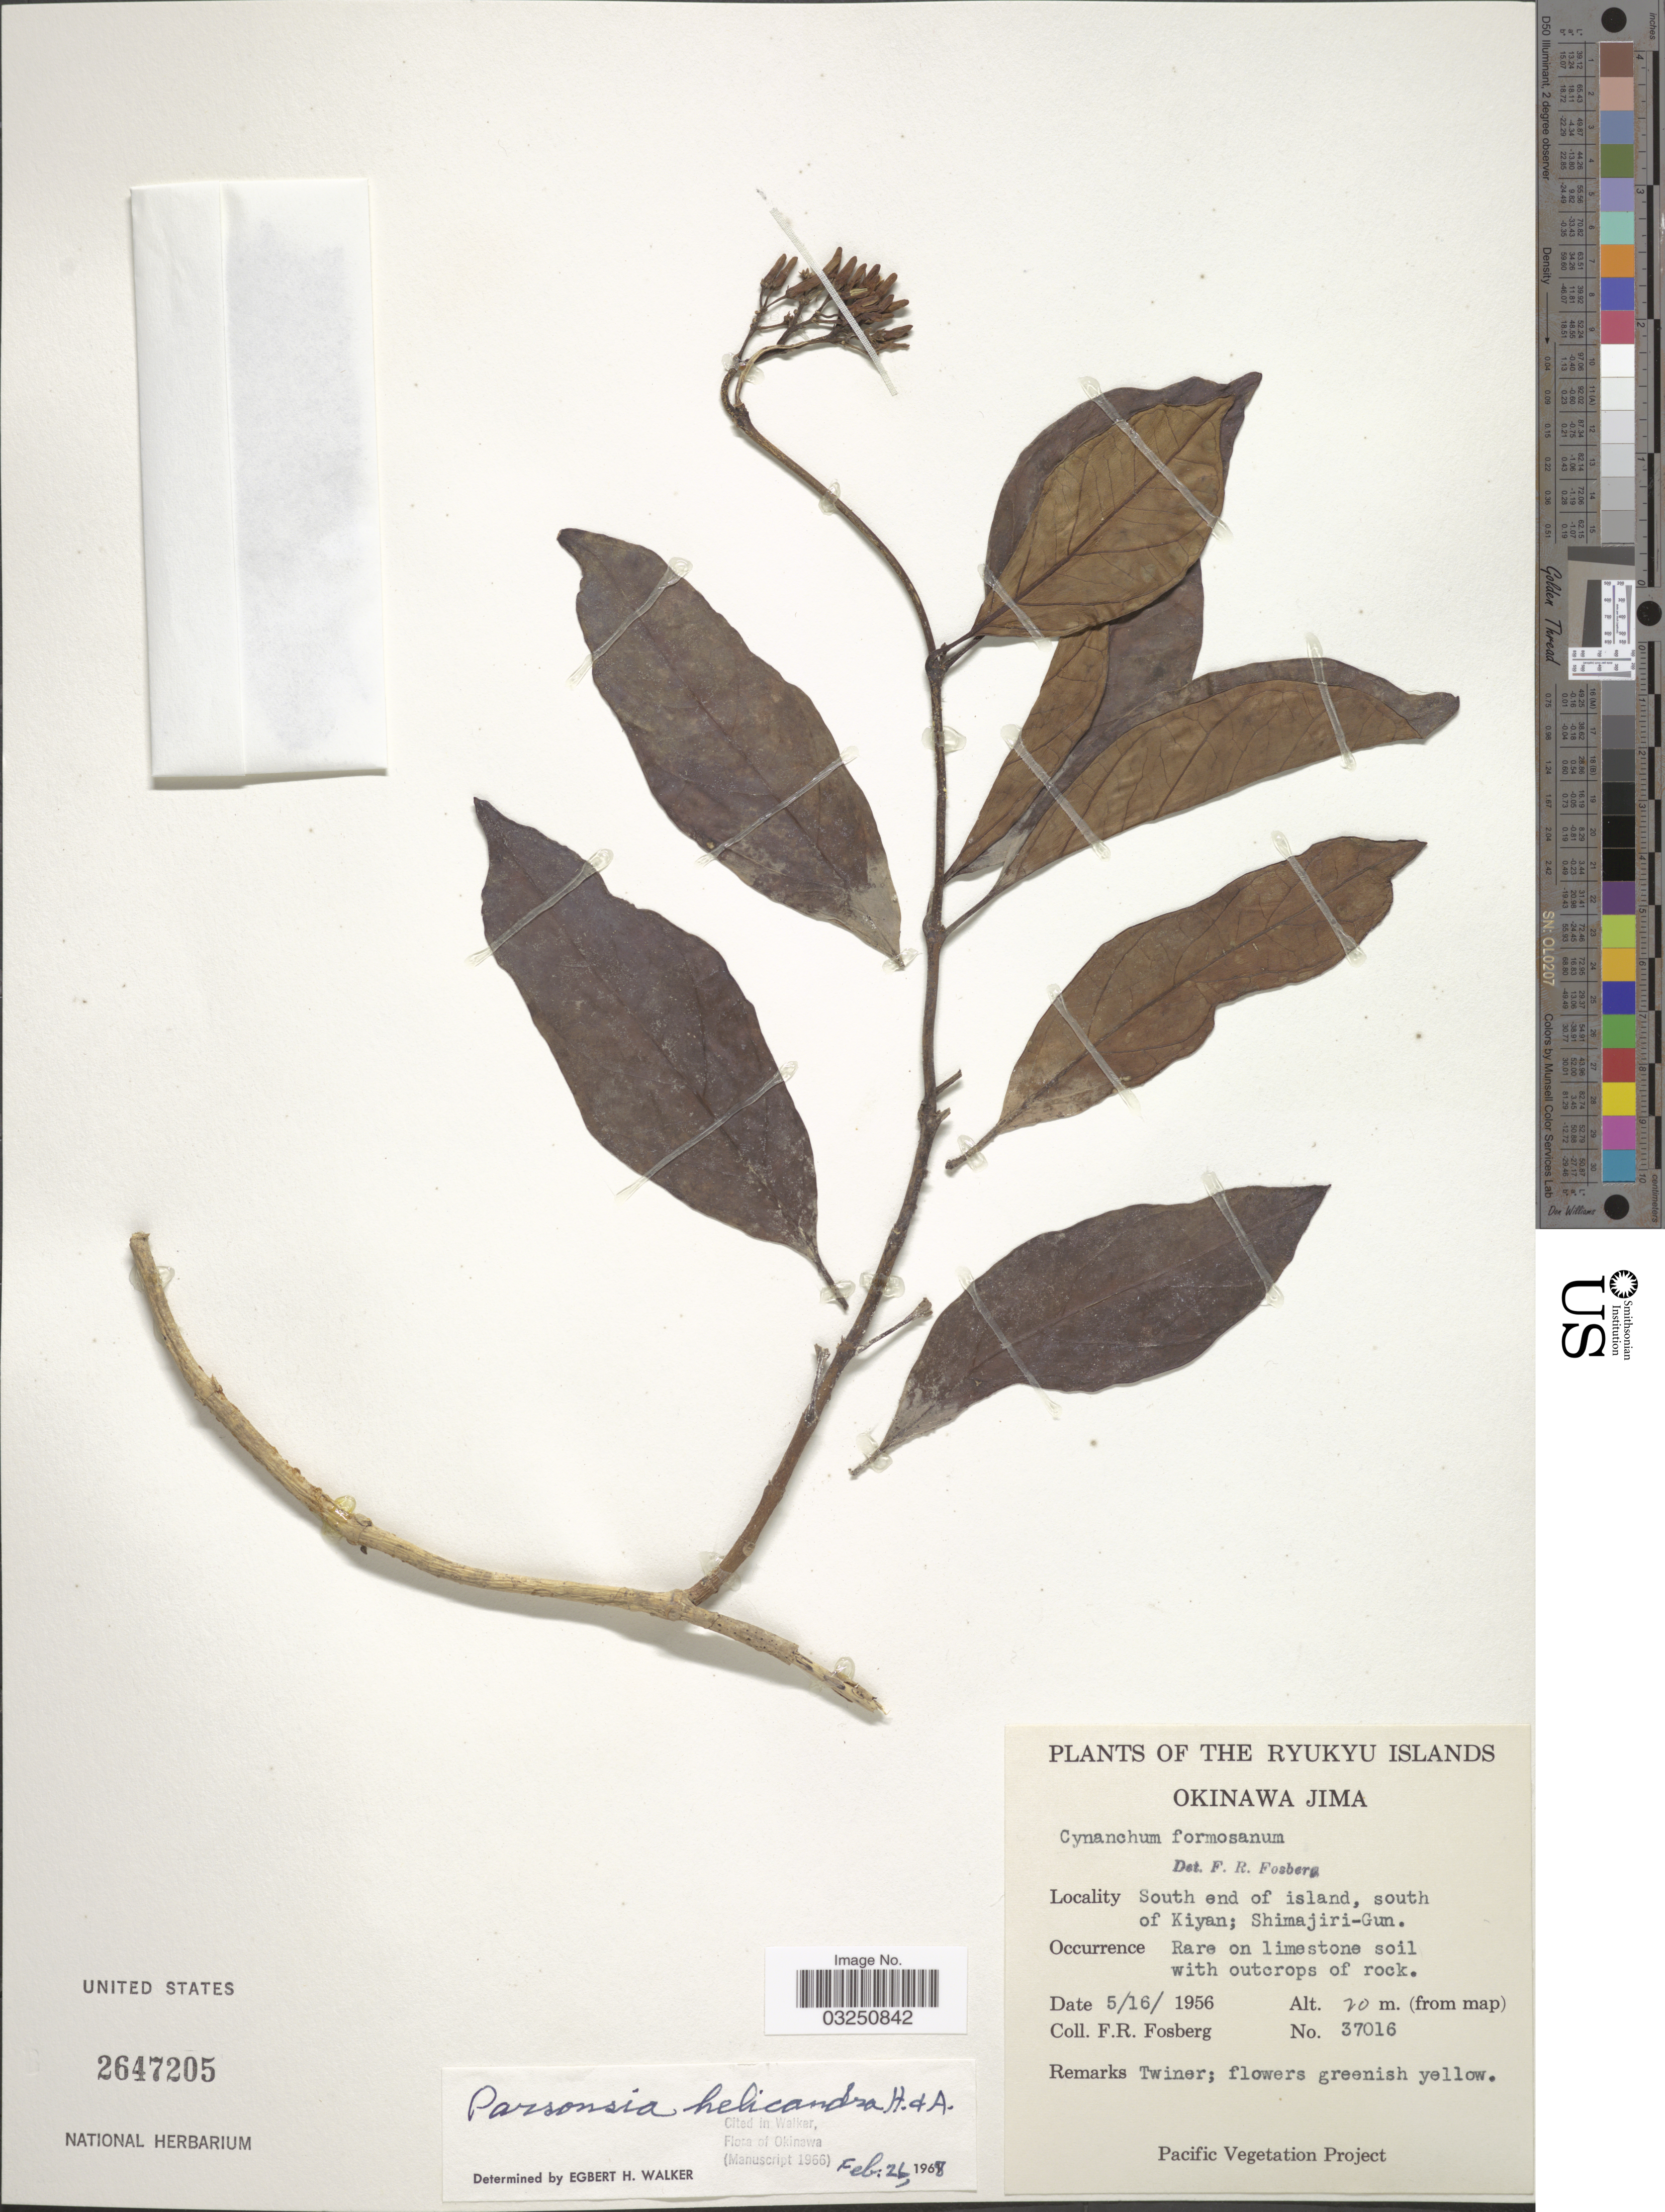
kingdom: Plantae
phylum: Tracheophyta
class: Magnoliopsida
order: Gentianales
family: Apocynaceae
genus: Parsonsia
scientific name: Parsonsia alboflavescens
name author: (Dennst.) Mabberley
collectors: F. R. Fosberg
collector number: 37016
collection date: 1956-05-16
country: Japan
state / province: Okinawa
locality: The Ryukyu Islands. Okinawa Jima. South end of island, south of Kiyan; Shimajiri-Gun.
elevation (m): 20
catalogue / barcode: US 2647205